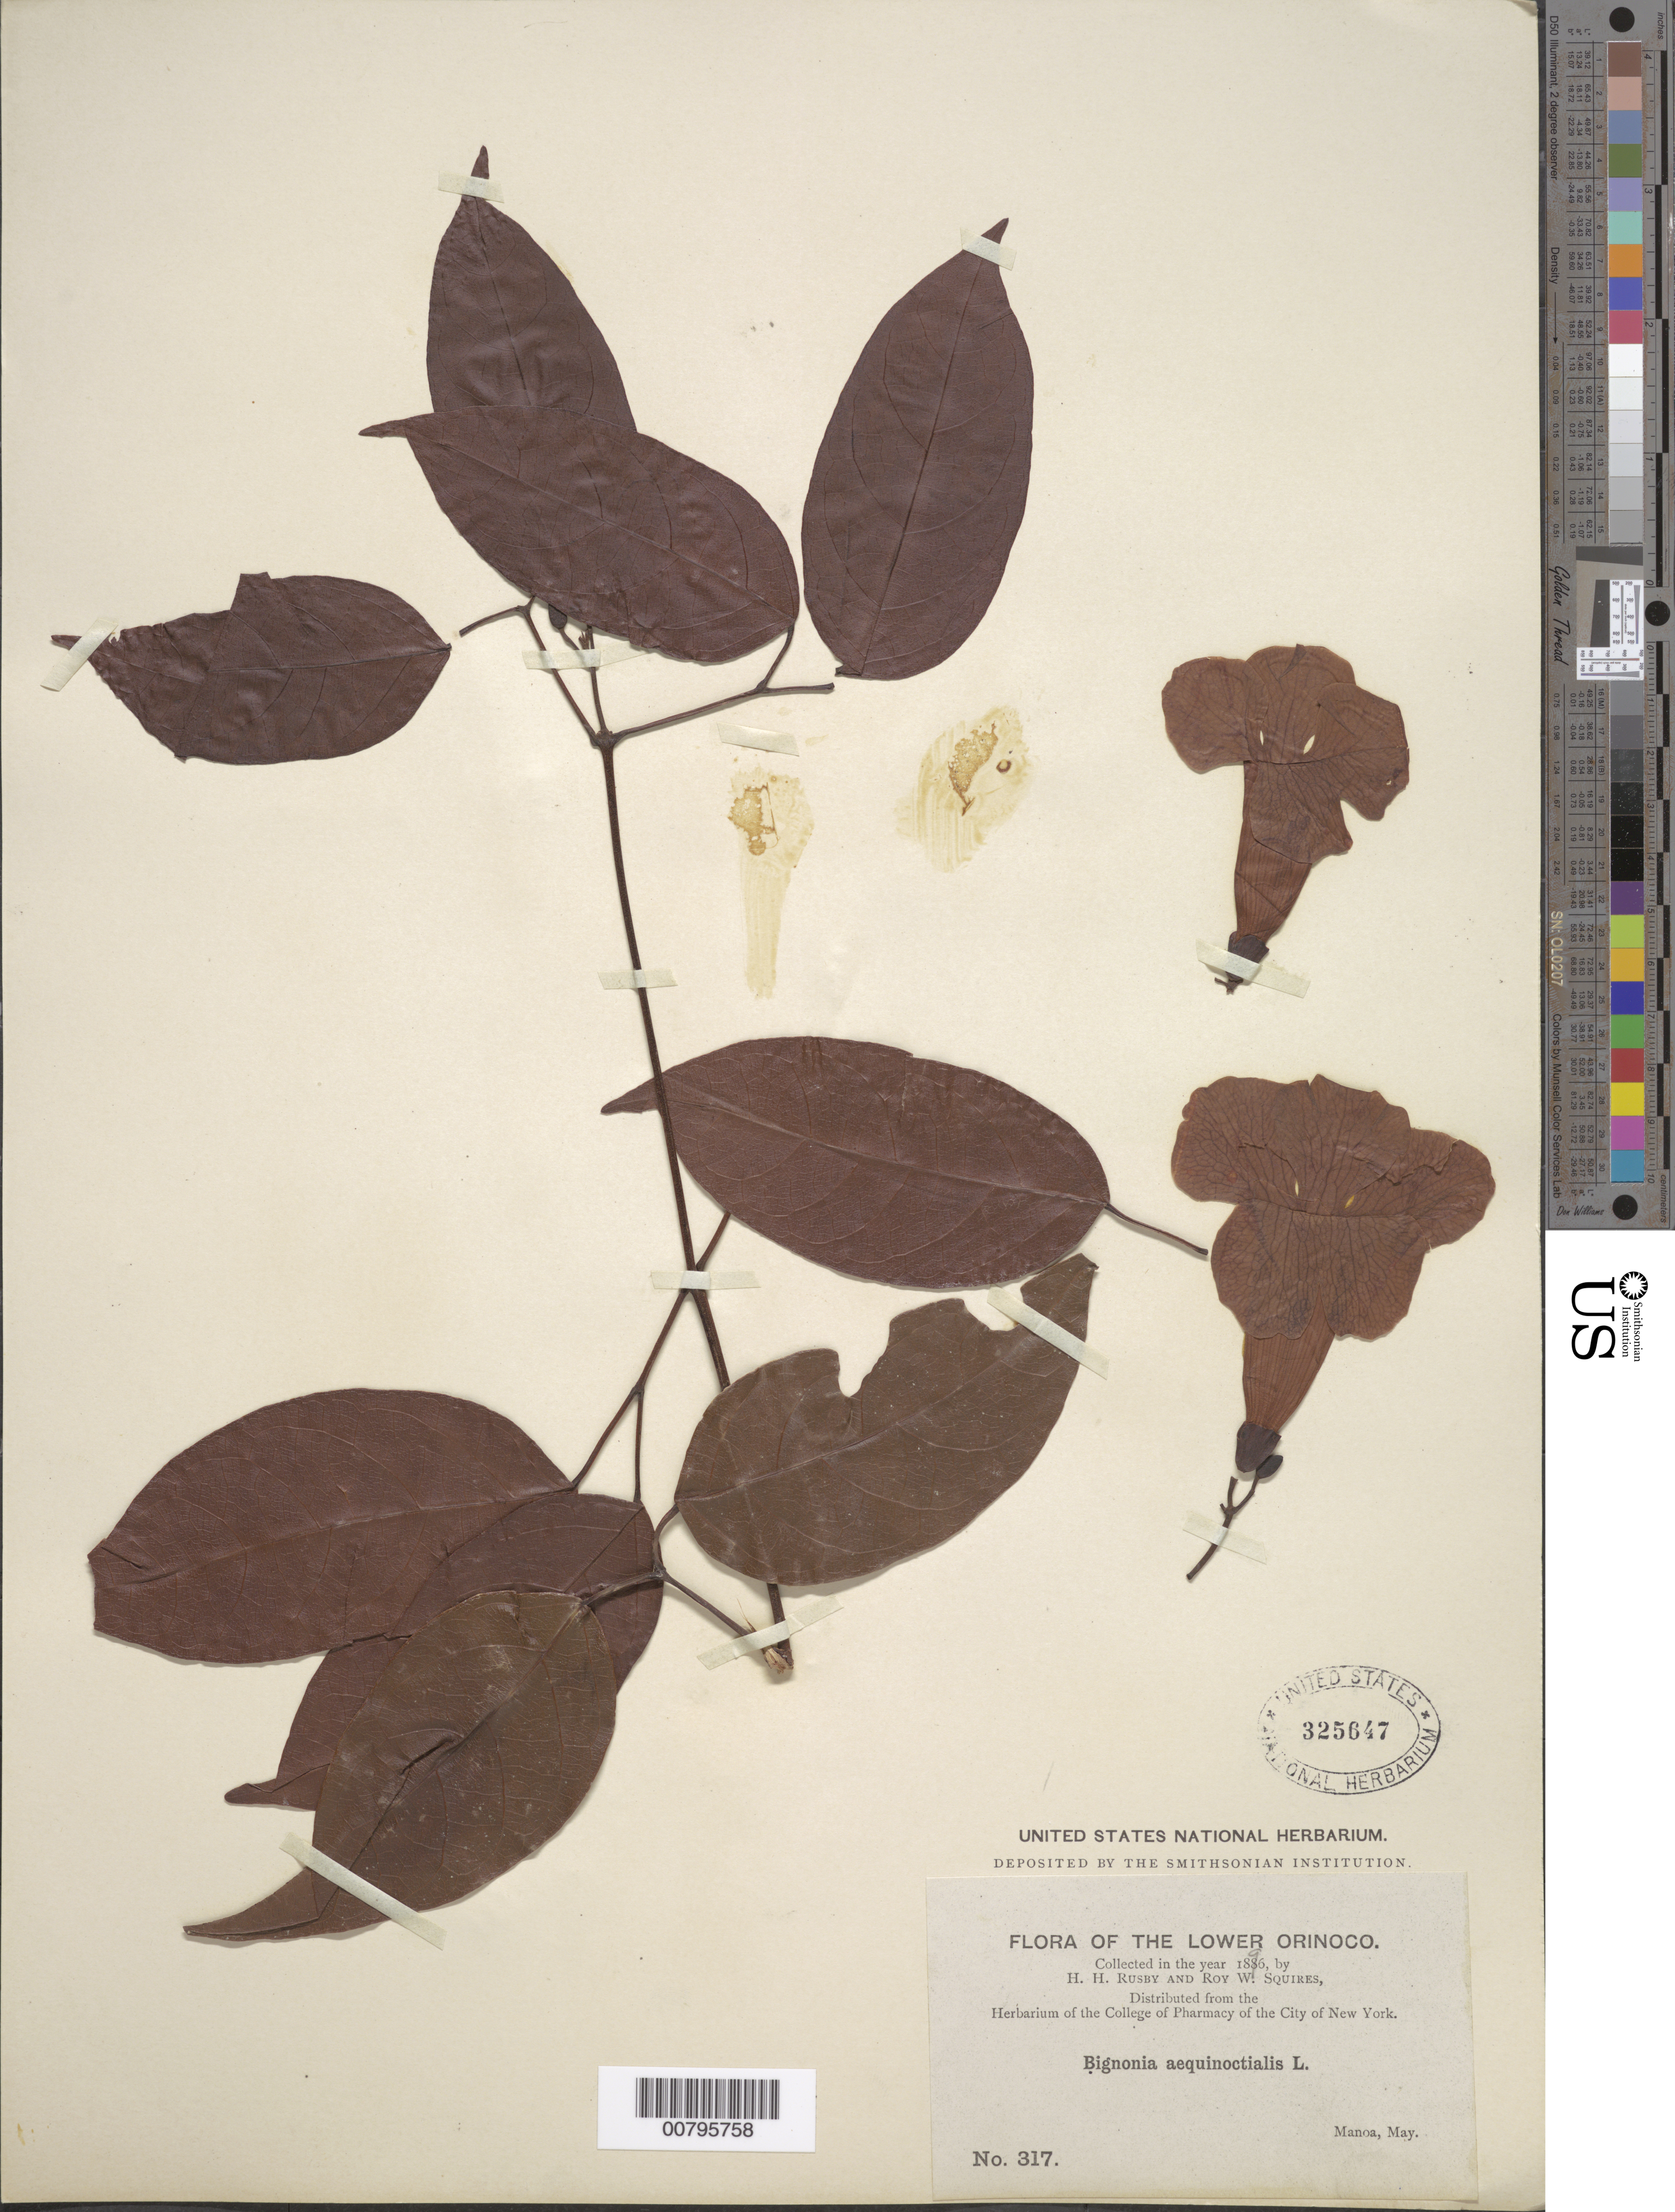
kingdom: Plantae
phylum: Tracheophyta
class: Magnoliopsida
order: Lamiales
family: Bignoniaceae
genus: Bignonia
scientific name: Bignonia aequinoctialis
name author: L.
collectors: H. H. Rusby & R. Squires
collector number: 317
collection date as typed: May 1896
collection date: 1896-05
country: Venezuela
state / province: Delta Amacuro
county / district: Antonio Díaz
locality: Lower Orinoco, Manoa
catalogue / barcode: US 325647